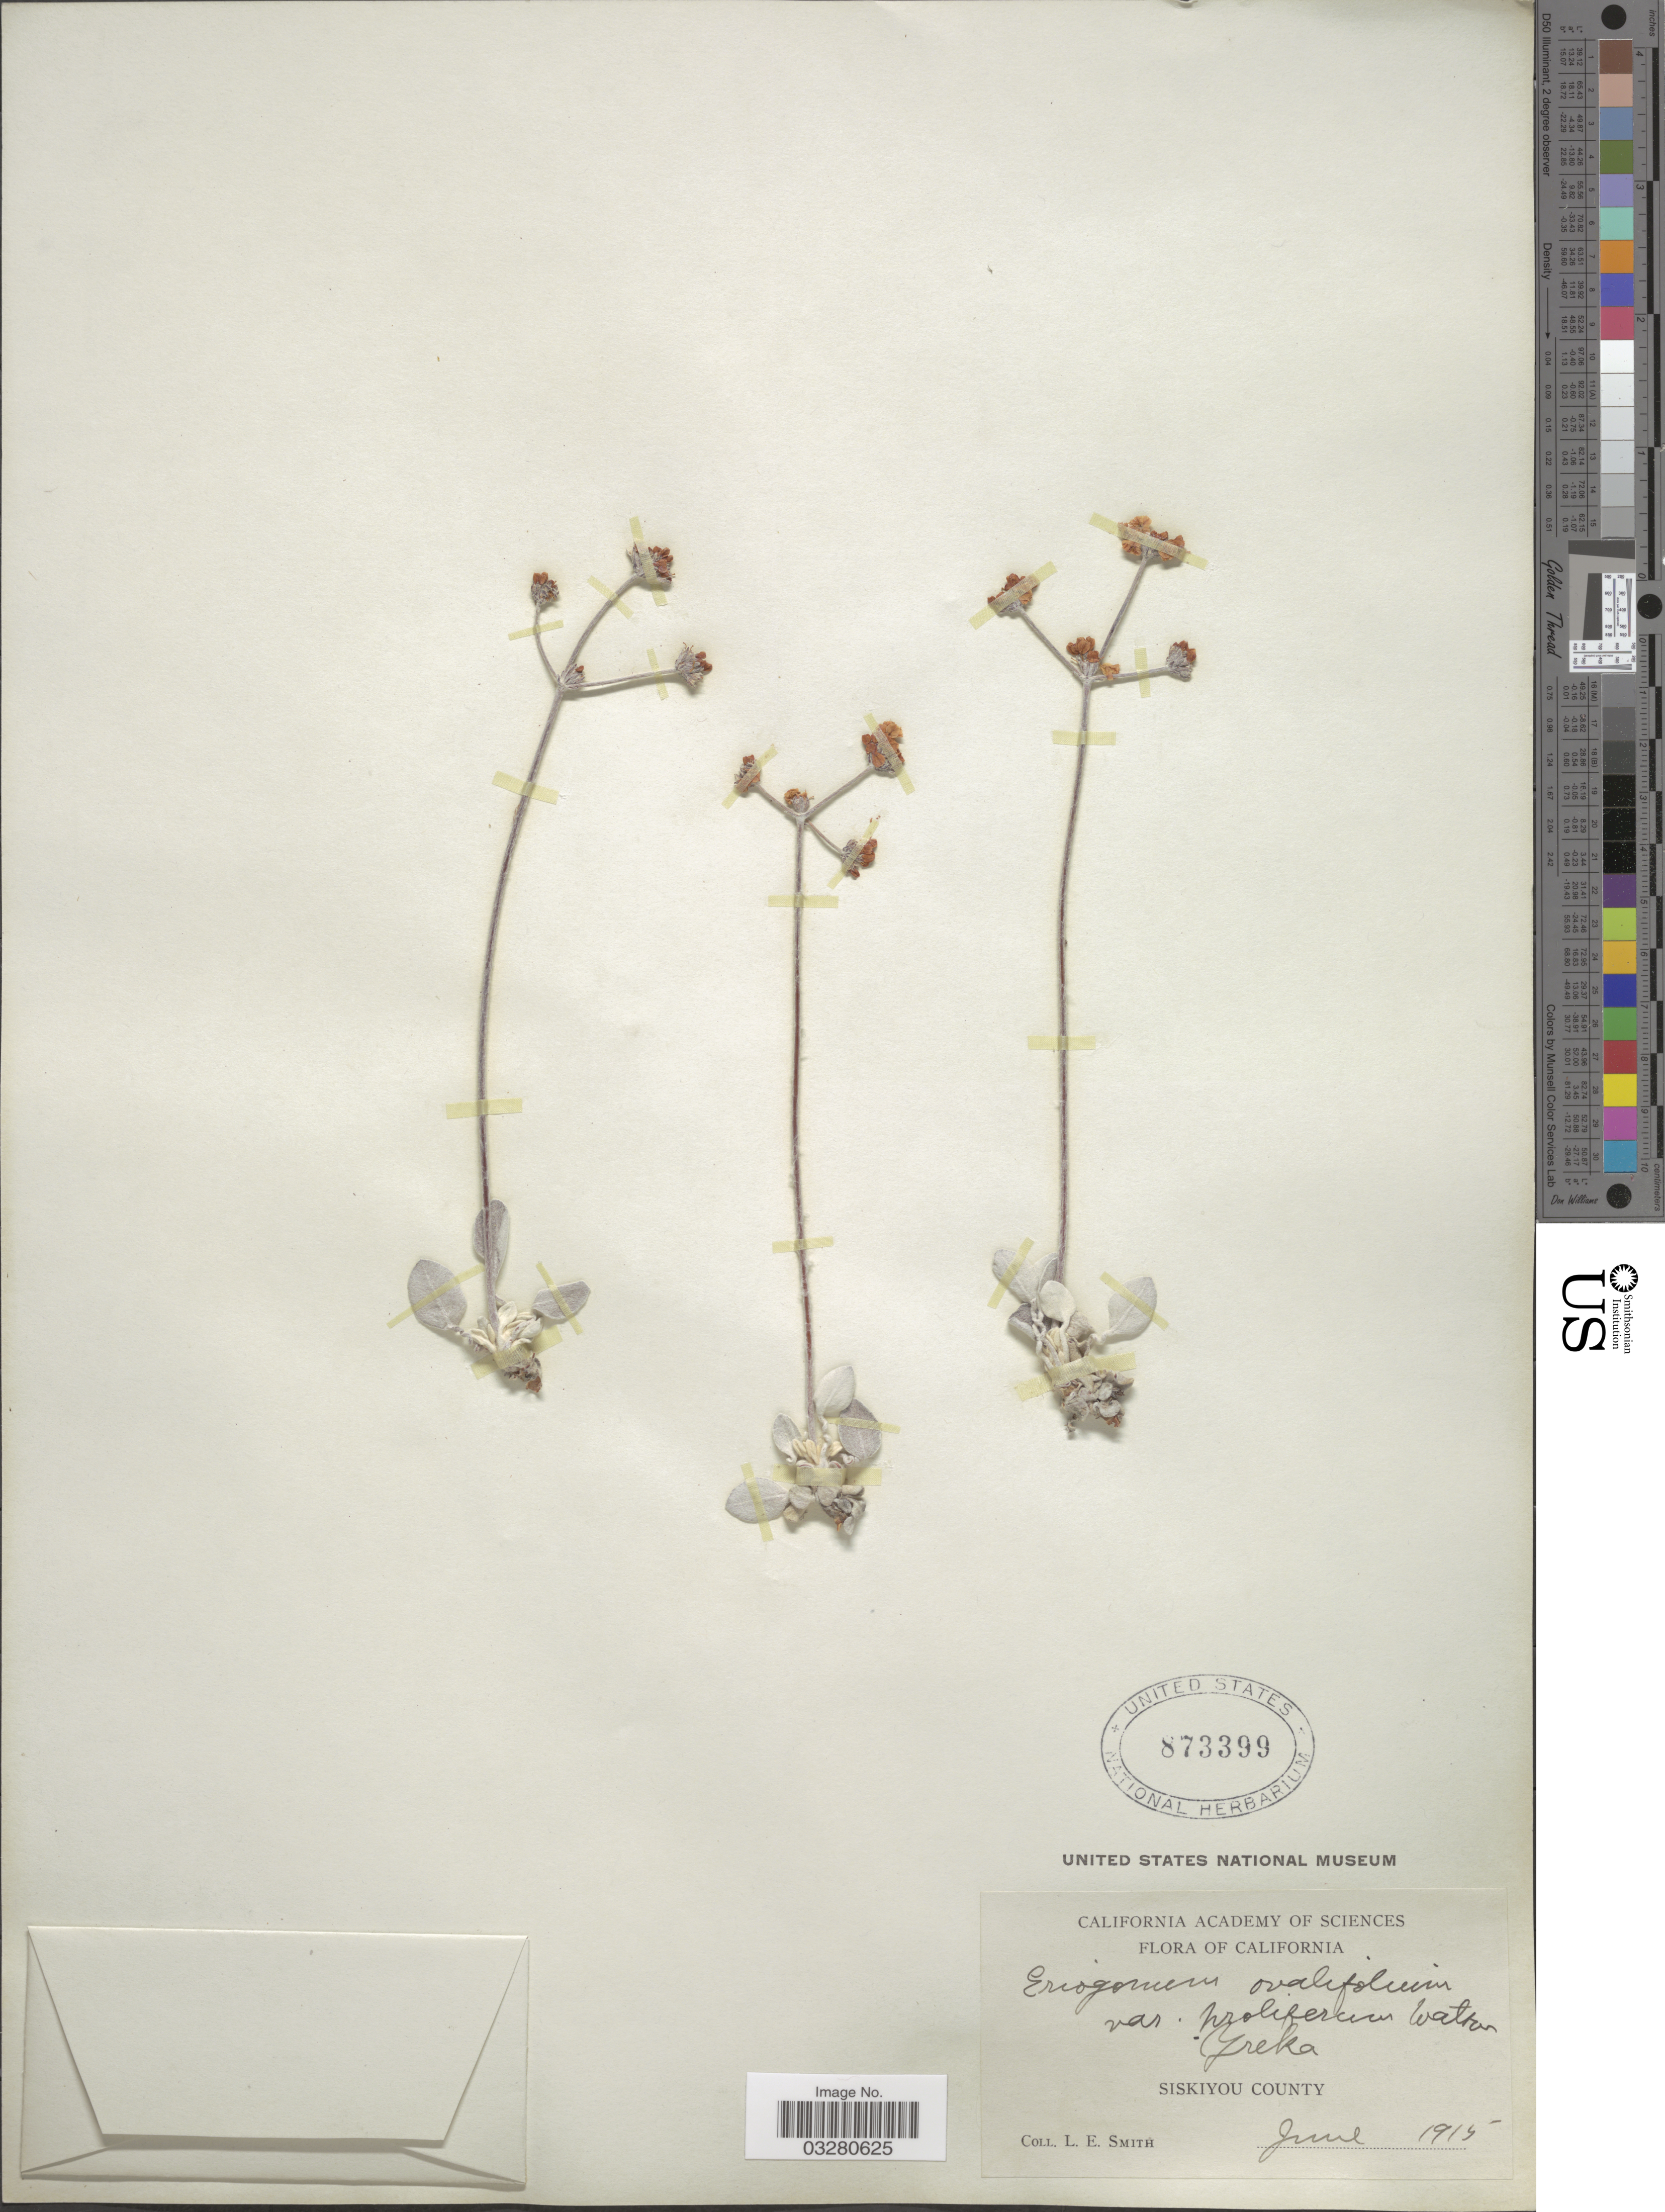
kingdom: Plantae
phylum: Tracheophyta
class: Magnoliopsida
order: Caryophyllales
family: Polygonaceae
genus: Eriogonum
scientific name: Eriogonum proliferum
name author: Torr. & A. Gray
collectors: L. E. Smith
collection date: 1915-06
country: United States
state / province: California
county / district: Siskiyou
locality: Yreka. Siskiyou County.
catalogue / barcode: US 873399